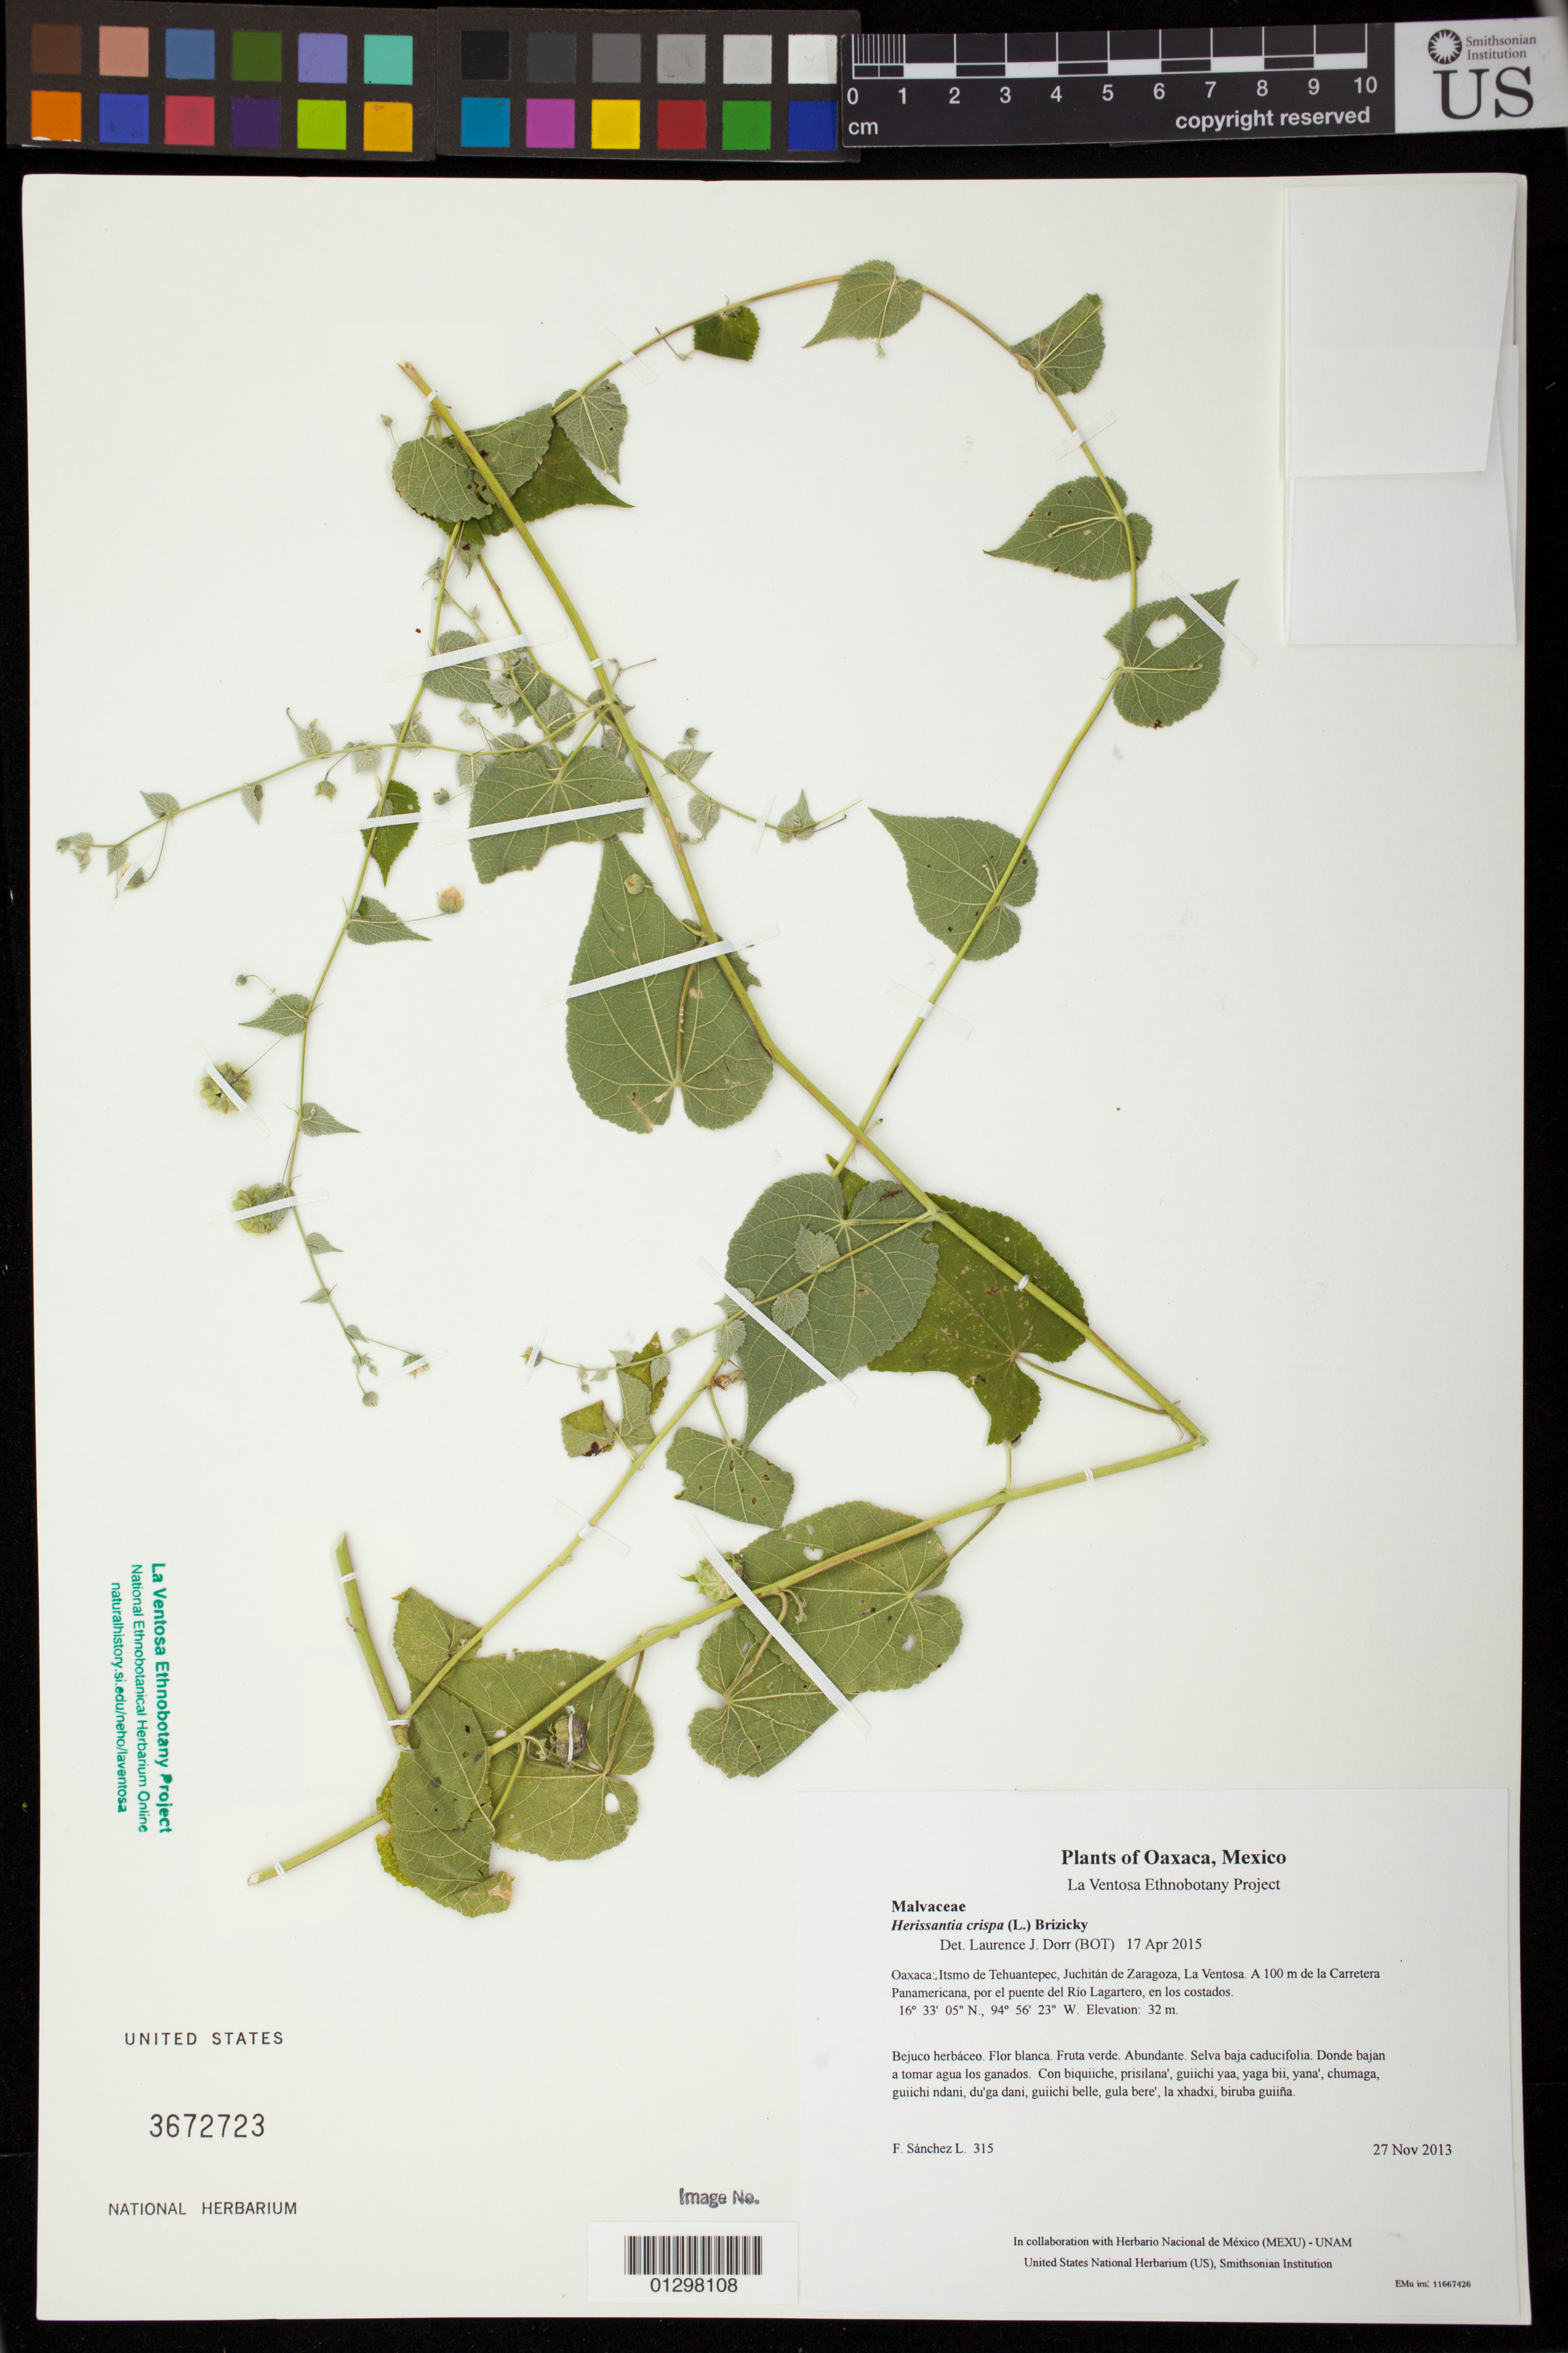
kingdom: Plantae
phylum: Tracheophyta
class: Magnoliopsida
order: Malvales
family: Malvaceae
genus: Herissantia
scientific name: Herissantia crispa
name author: (L.) Brizicky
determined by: Dorr, L. J., (BOT), Smithsonian Institution - National Museum of Natural History (UNITED STATES)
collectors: F. Sánchez L.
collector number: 315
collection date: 2013-11-27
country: Mexico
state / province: Oaxaca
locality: Itsmo de Tehuantepec, Juchitán de Zaragoza, La Ventosa. A 100 m de la Carretera Panamericana, por el puente del Río Lagartero, en los costados.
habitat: Selva baja caducifolia. Donde bajan a tomar agua los ganados.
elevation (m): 32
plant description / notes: JEBOT, MEXU, SERO, US; Luba'. Guie' naquichi'. Cuaananaxhi naga'. Stale.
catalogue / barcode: US 3672723